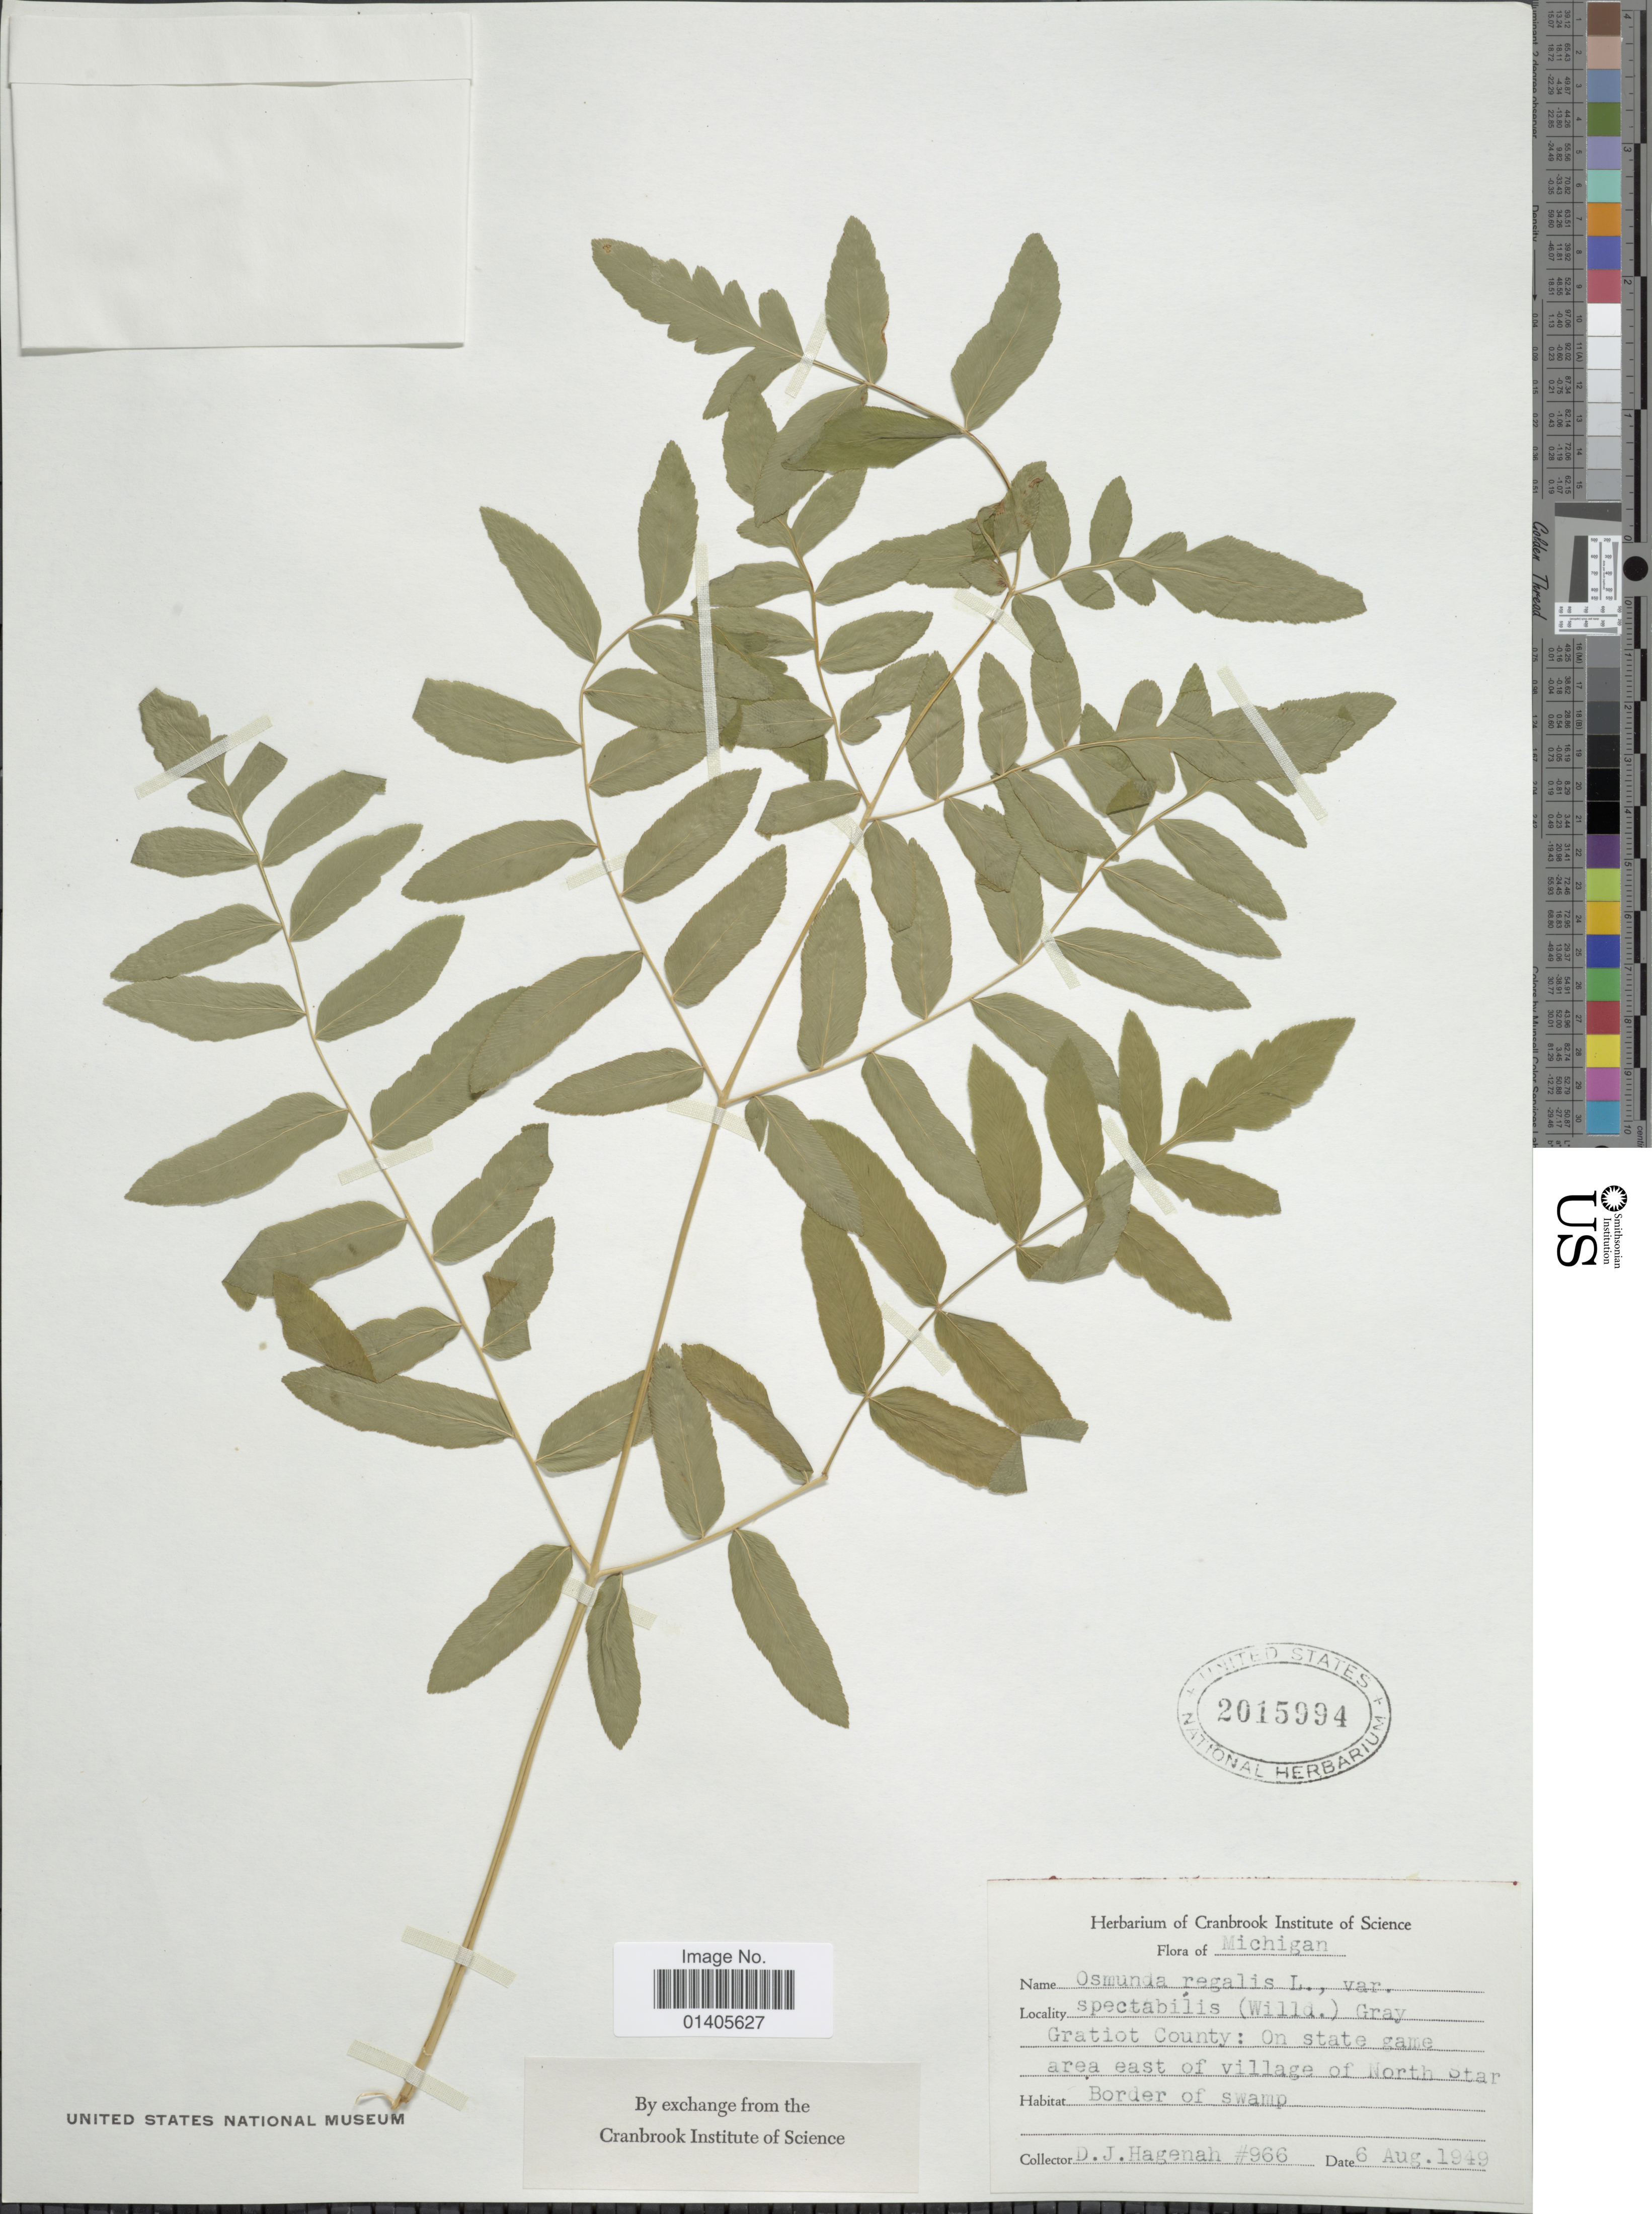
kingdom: Plantae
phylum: Tracheophyta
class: Polypodiopsida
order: Osmundales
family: Osmundaceae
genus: Osmunda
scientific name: Osmunda regalis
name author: L.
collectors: D. Hagenah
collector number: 966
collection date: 1949-08-06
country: United States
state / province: Michigan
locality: Gratiot County: On state game area east of village of North Star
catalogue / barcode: US 2015994